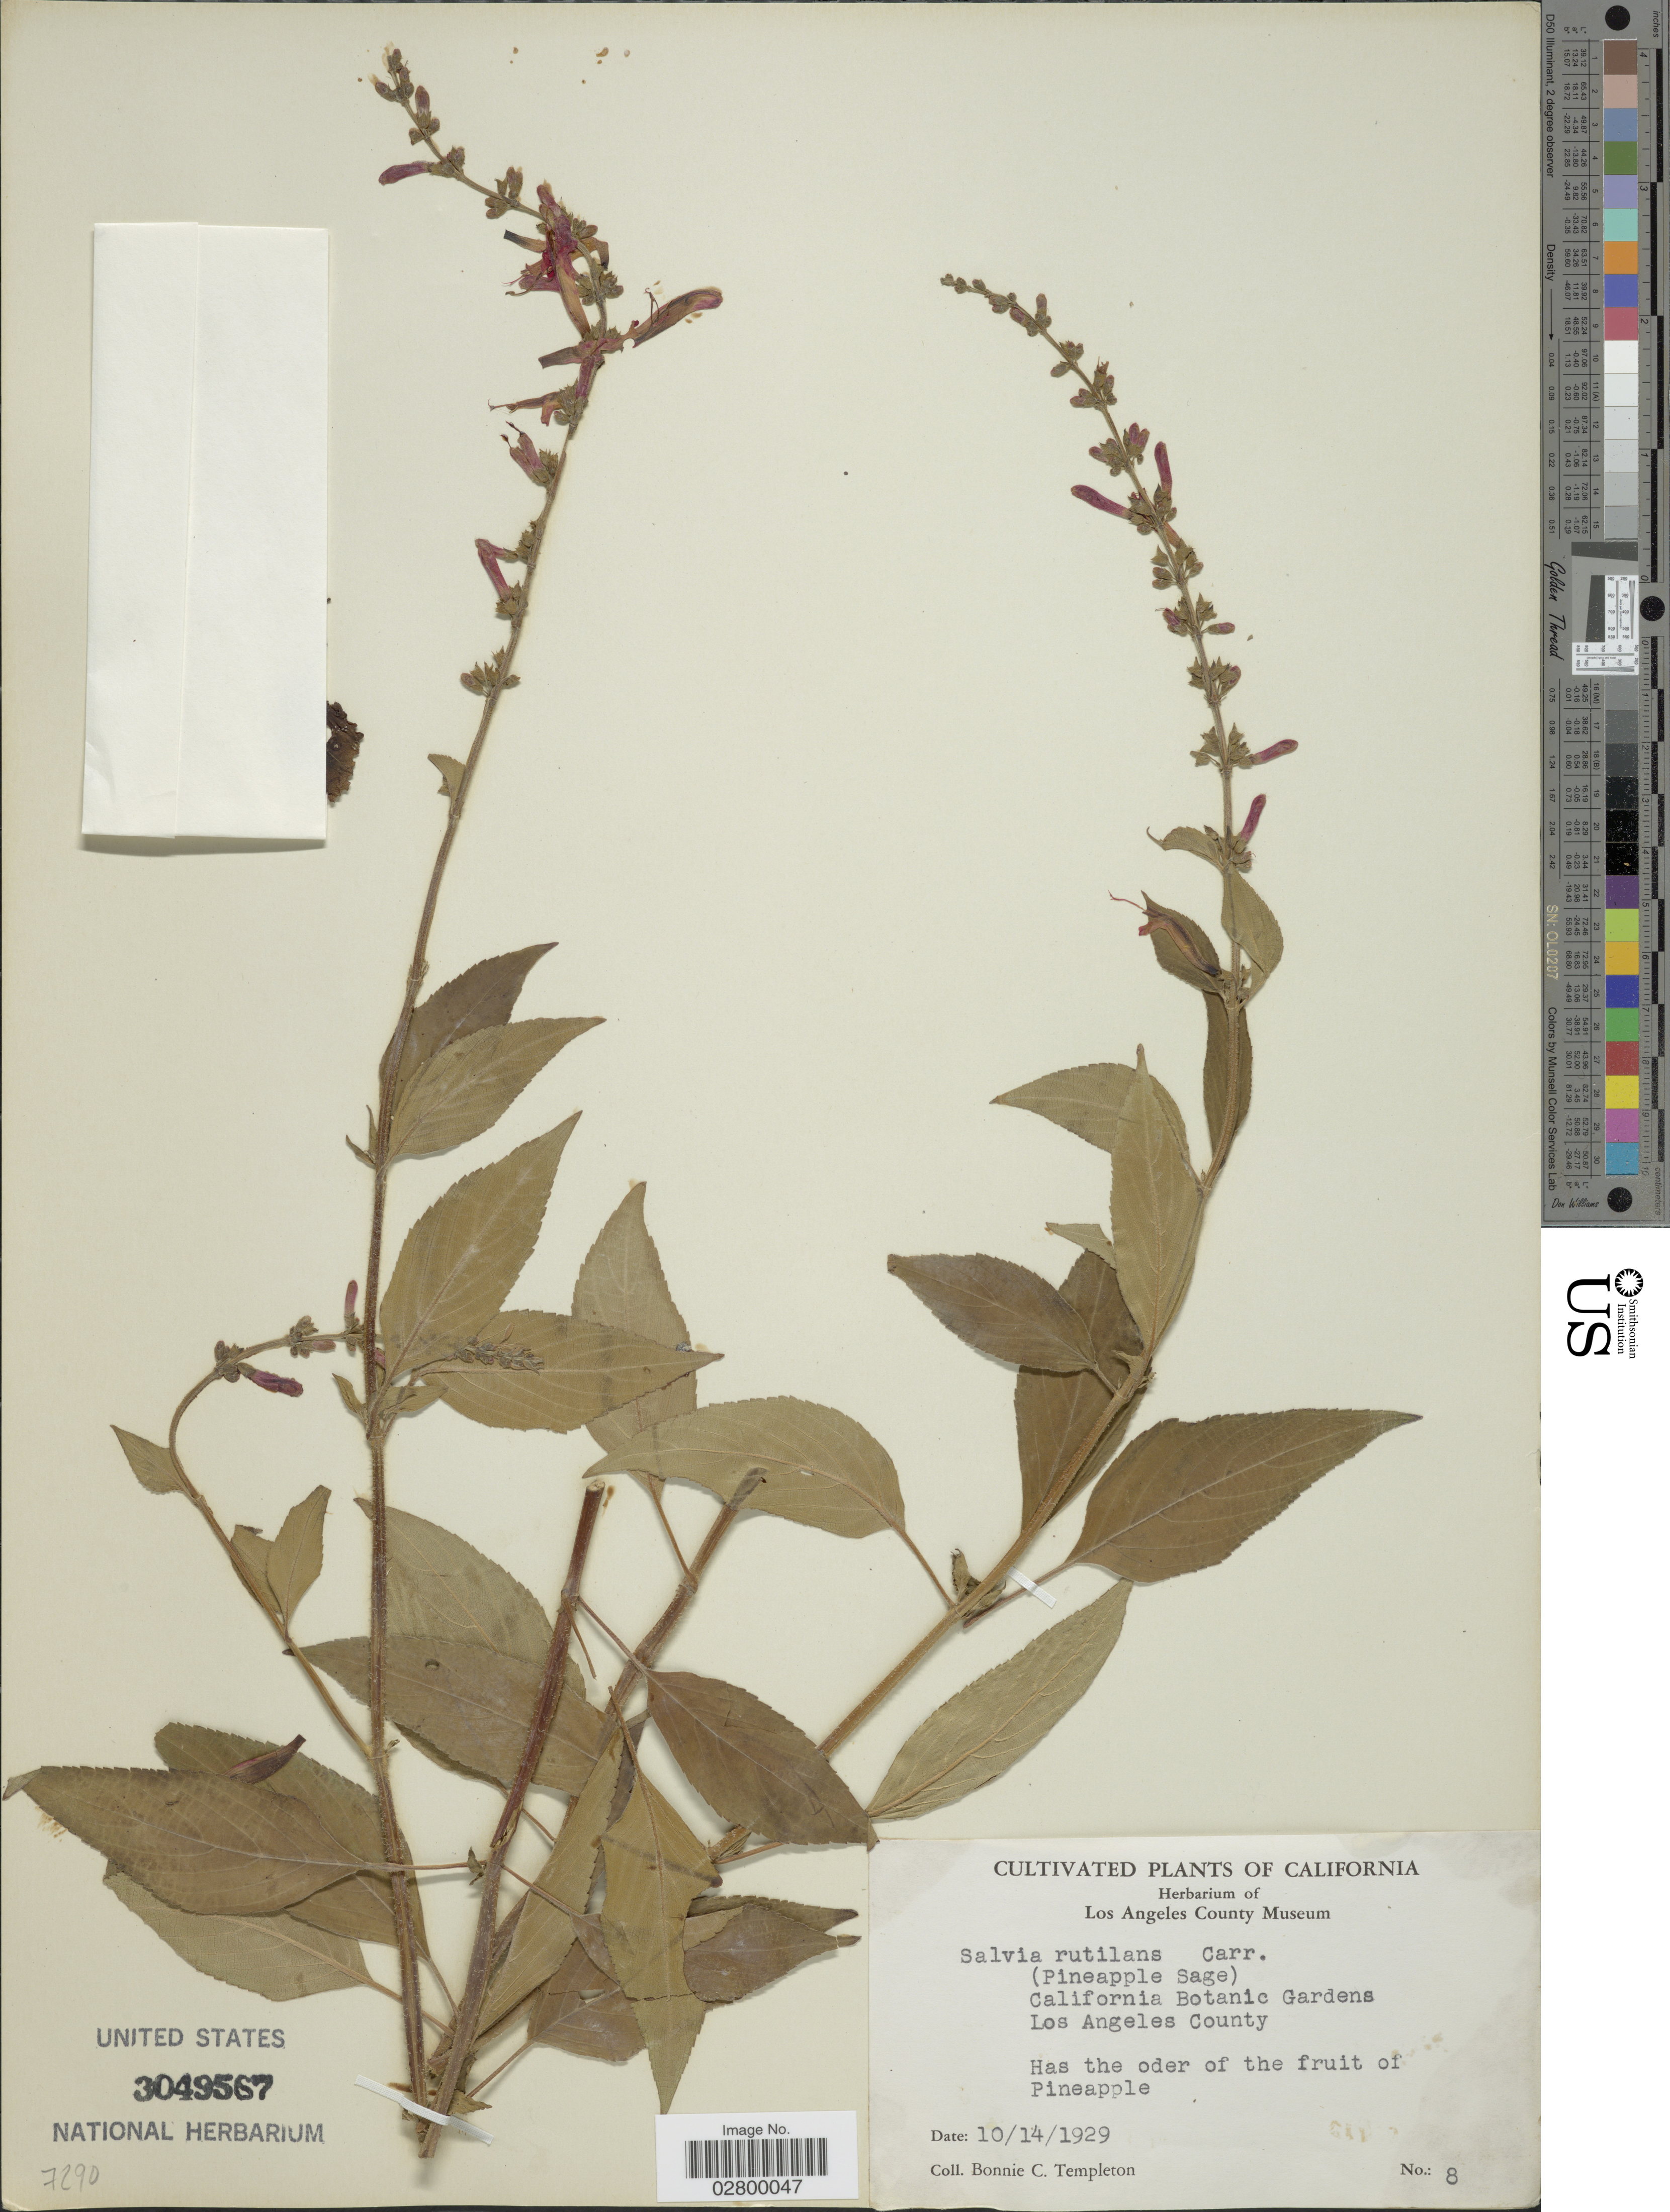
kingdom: Plantae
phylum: Tracheophyta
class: Magnoliopsida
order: Lamiales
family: Lamiaceae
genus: Salvia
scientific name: Salvia rutilans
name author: Carrière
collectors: B. Templeton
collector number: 8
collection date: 1929-10-14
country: United States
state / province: California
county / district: Los Angeles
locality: California Botanic Gardens. Los Angeles County.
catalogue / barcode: US 3049567